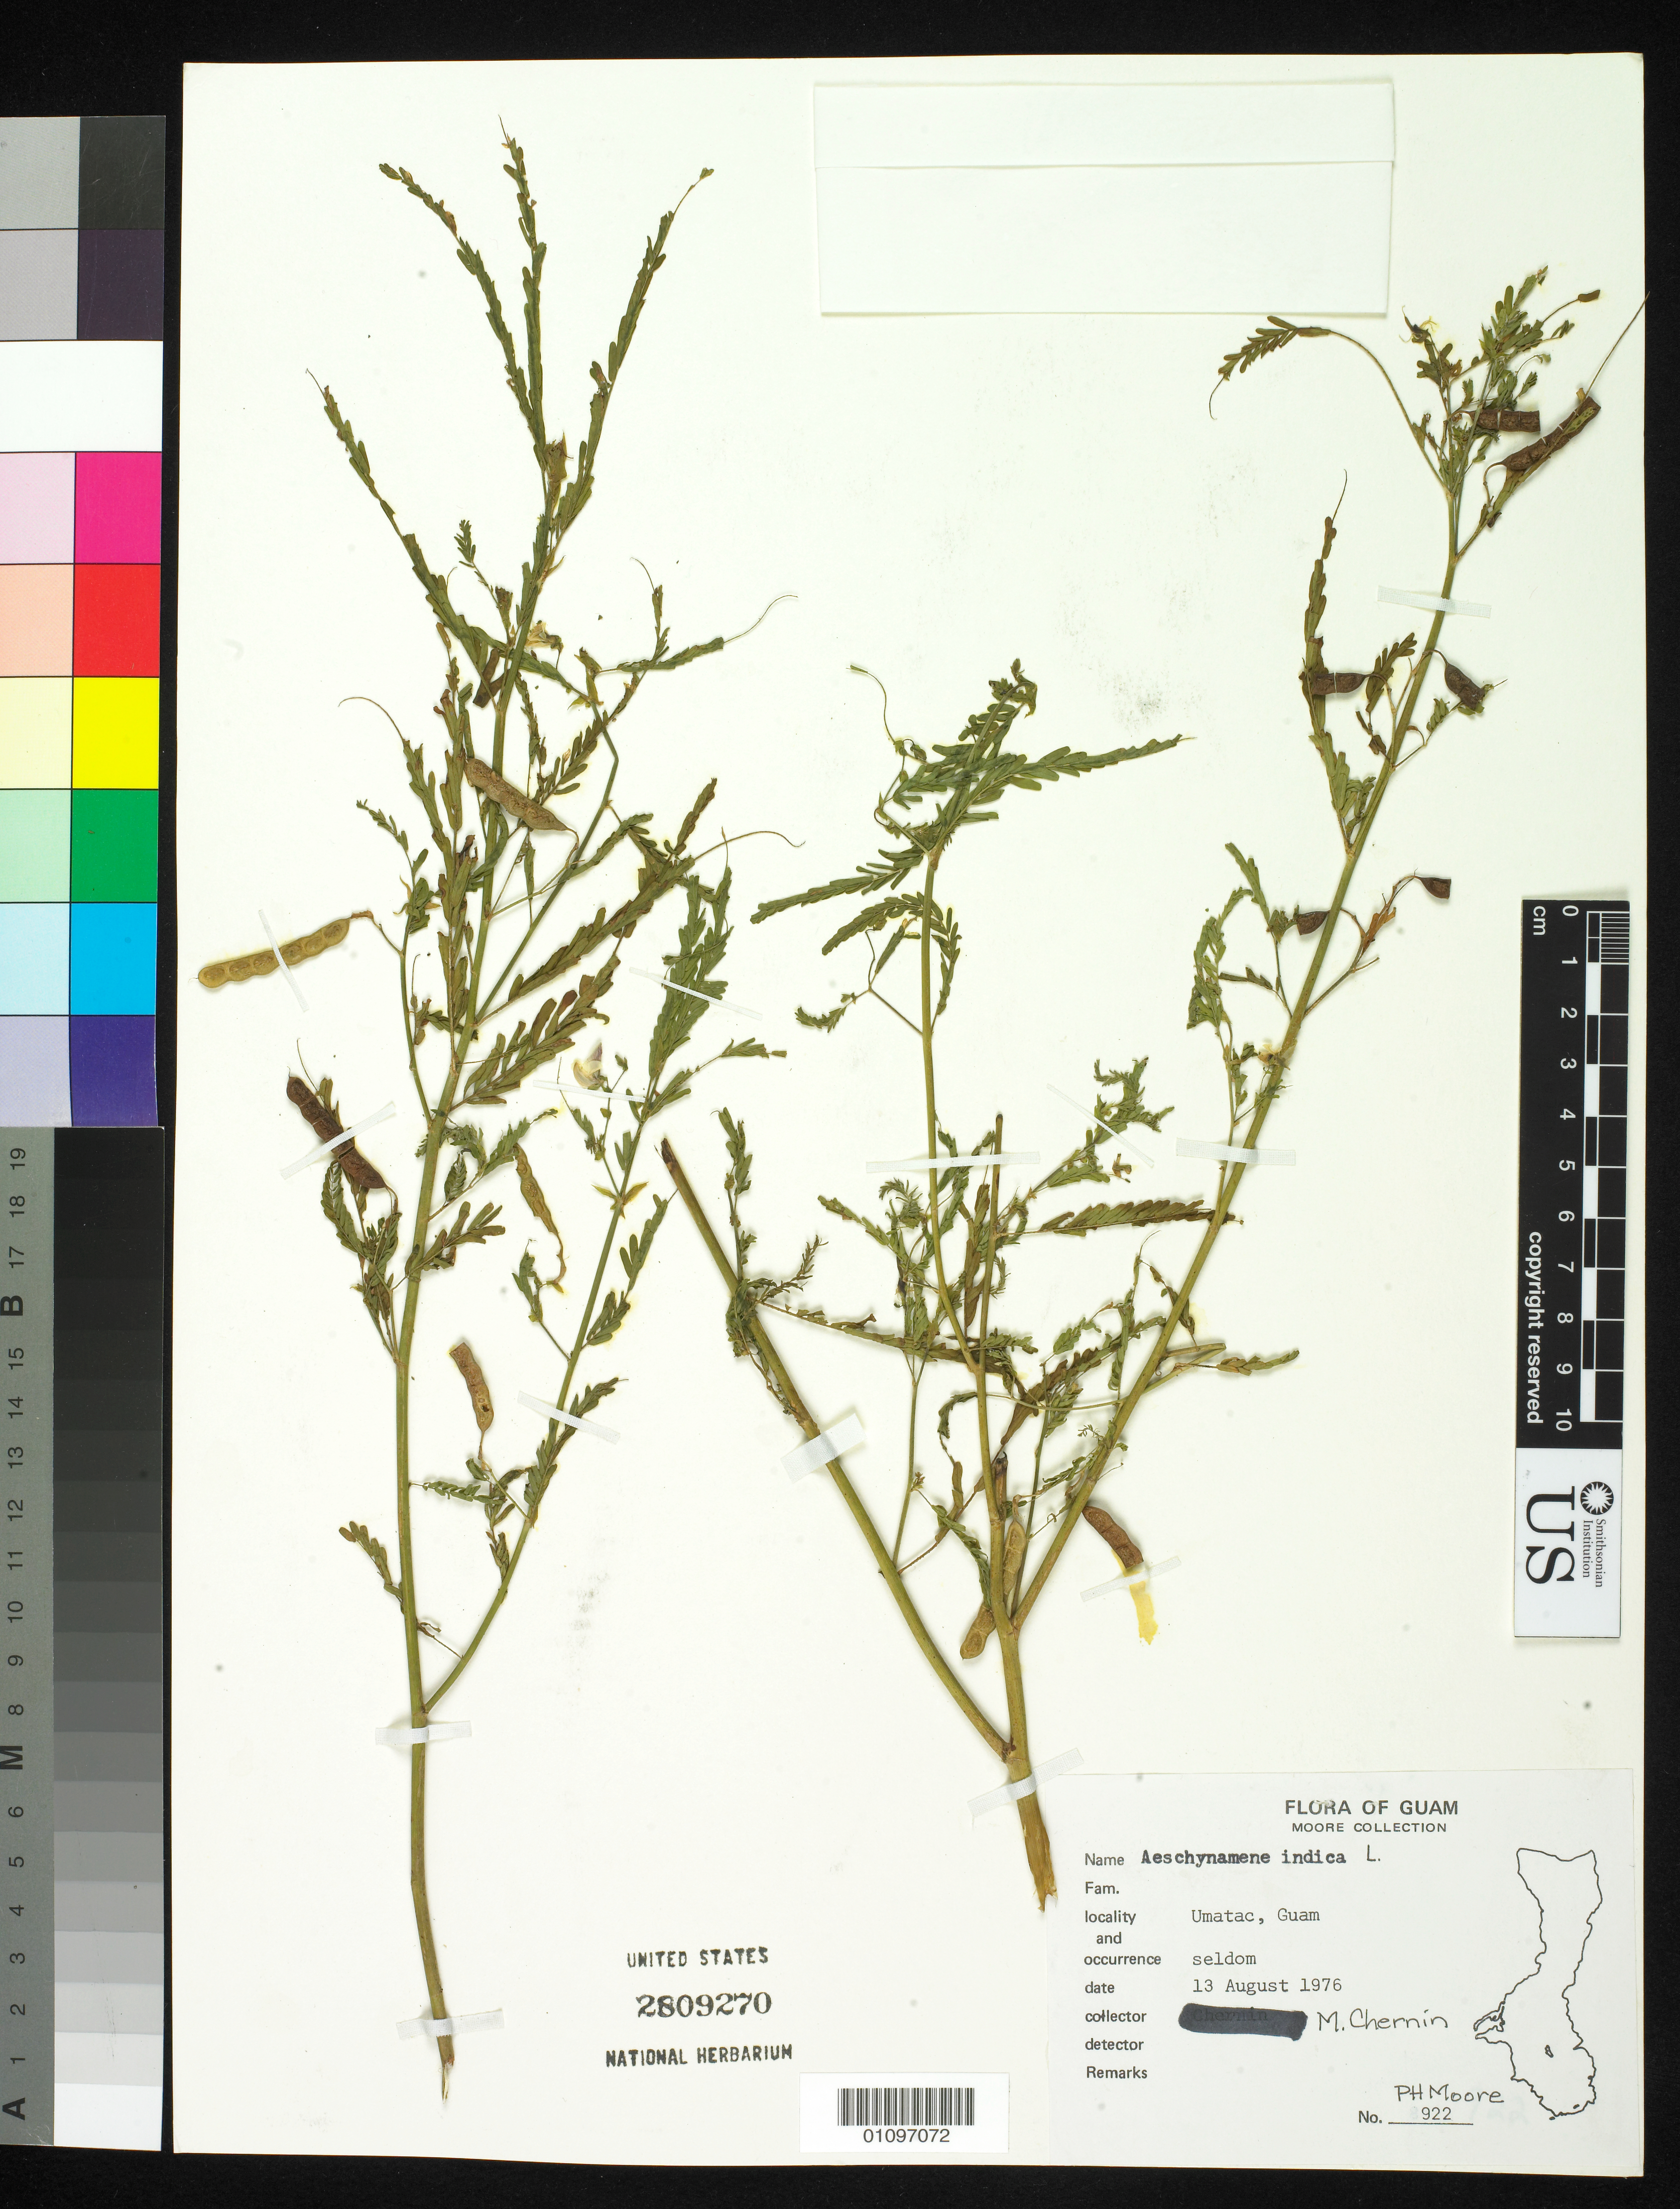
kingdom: Plantae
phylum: Tracheophyta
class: Magnoliopsida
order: Fabales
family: Fabaceae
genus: Aeschynomene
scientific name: Aeschynomene indica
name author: L.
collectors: P. H. Moore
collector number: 922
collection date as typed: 13 Aug 1976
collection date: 1976-08-13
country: Guam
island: Guam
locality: Umatac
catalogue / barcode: US 2809270